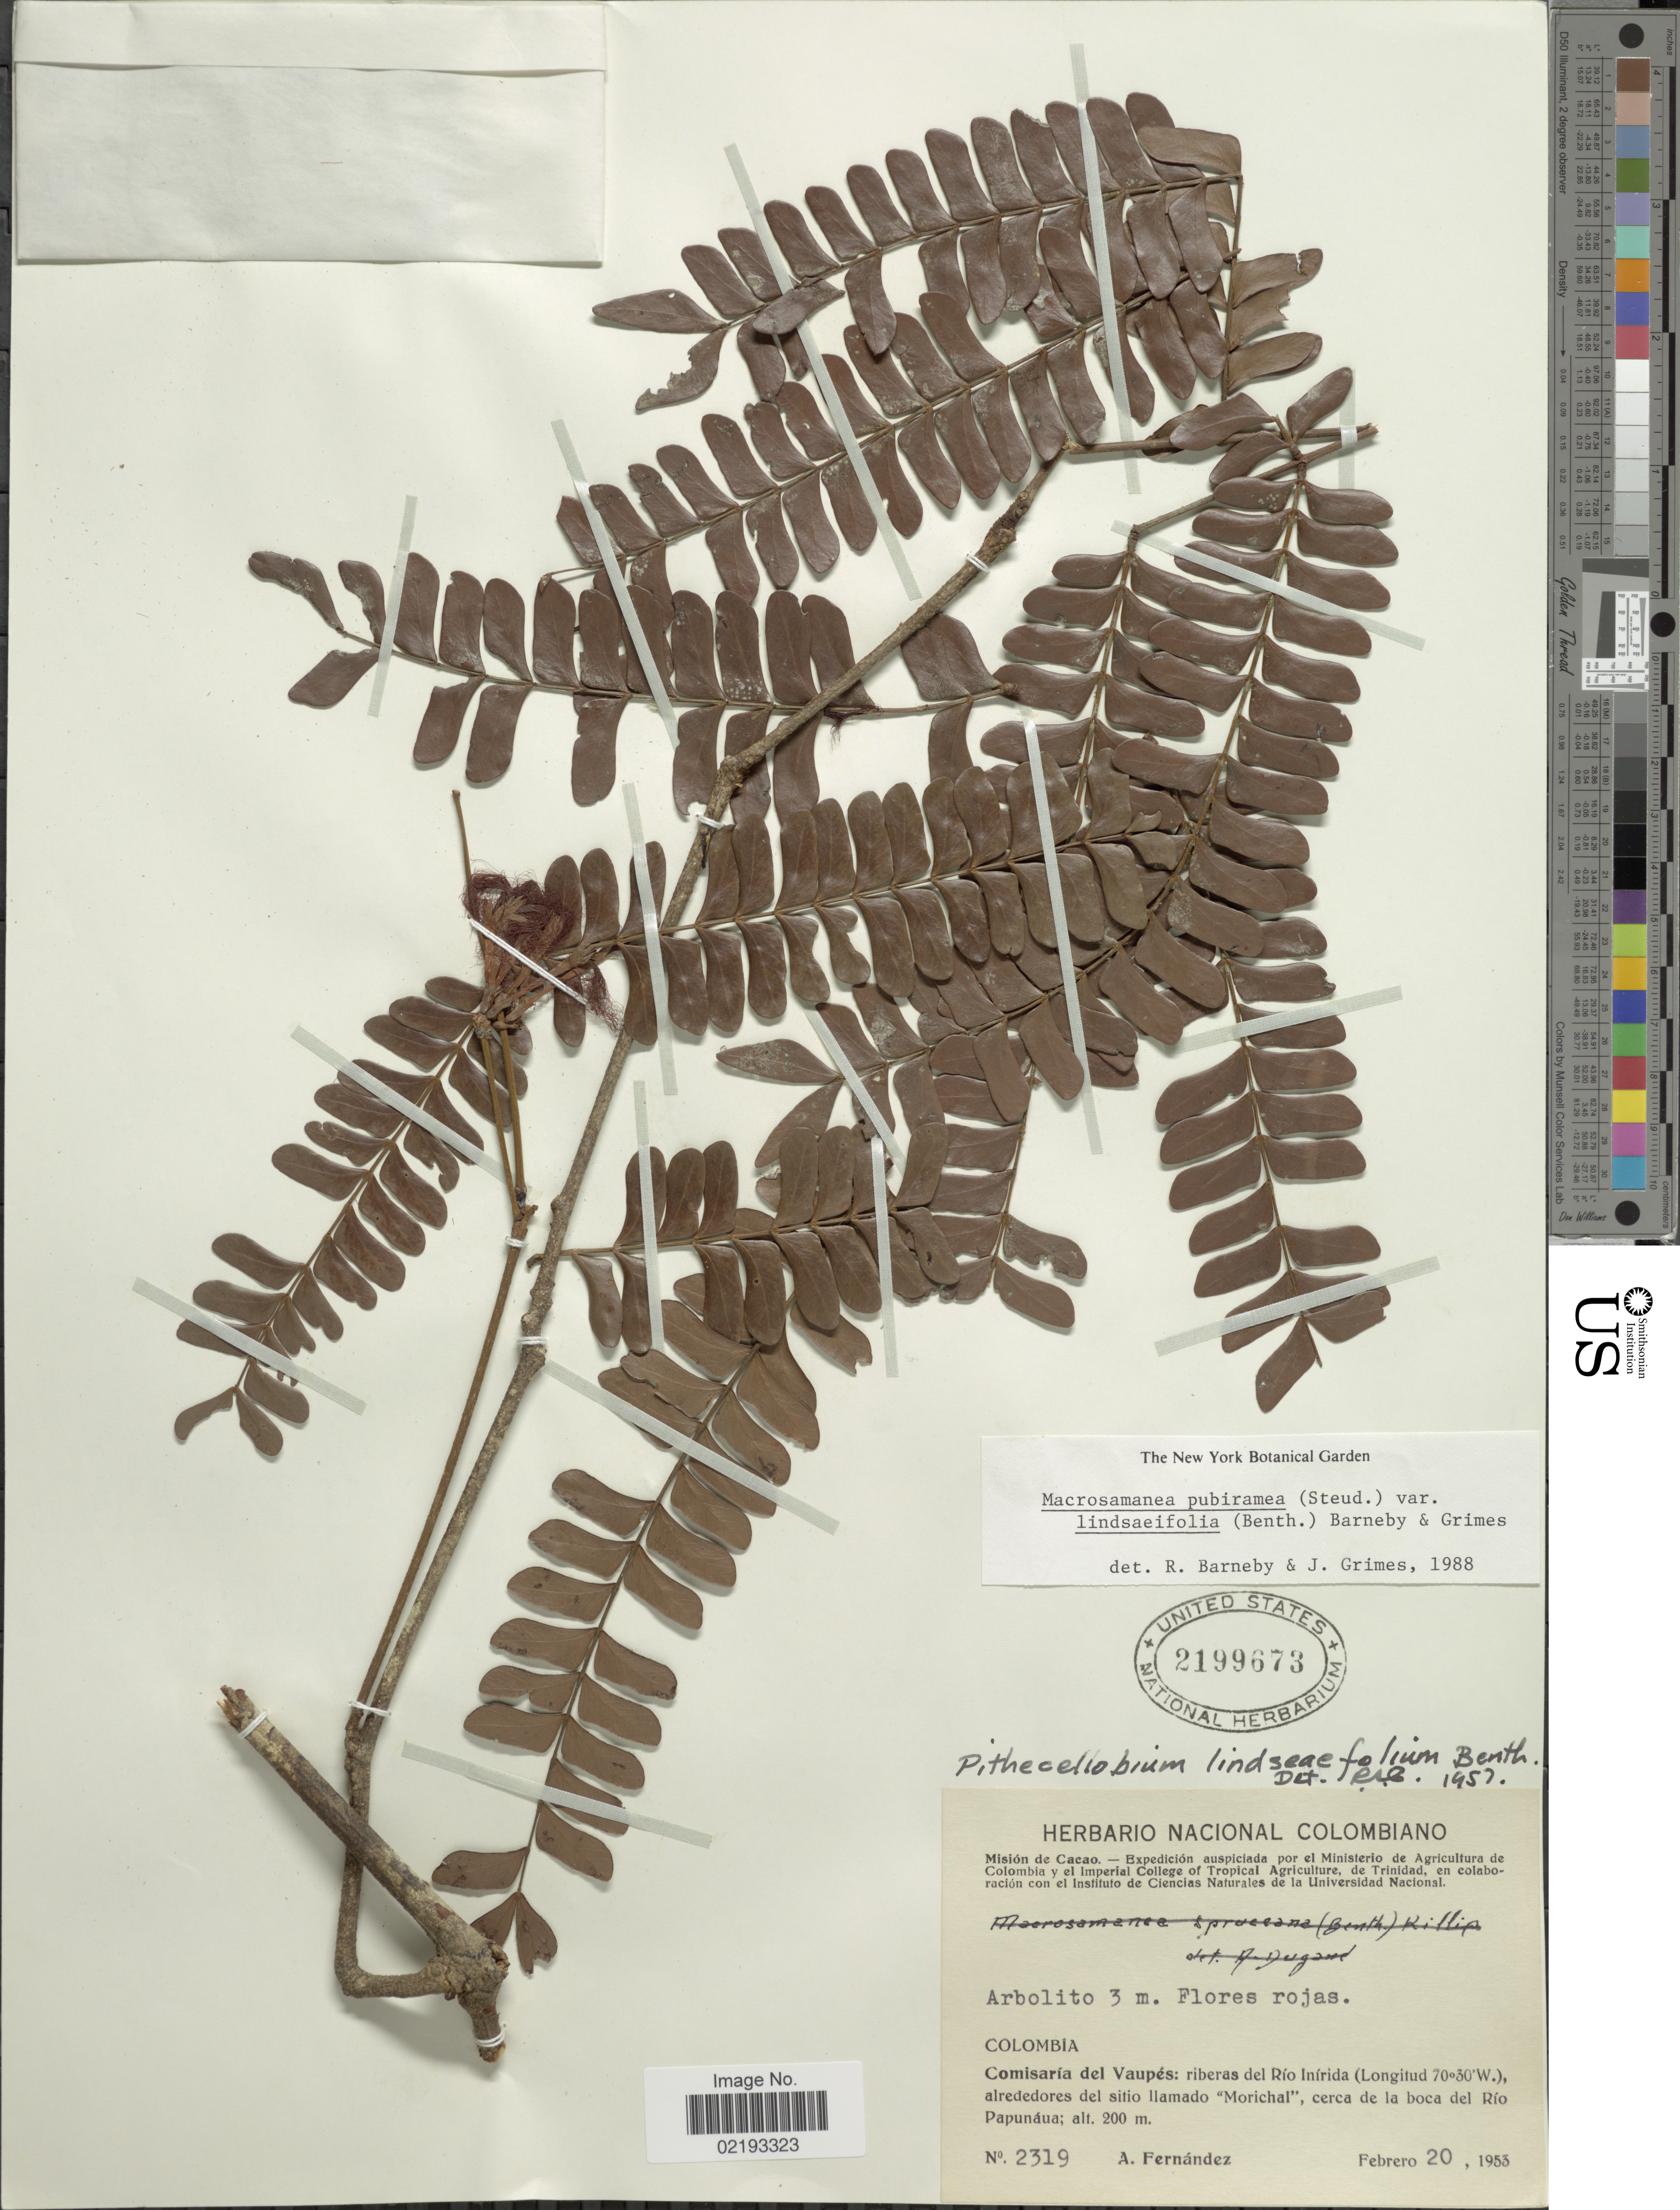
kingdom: Plantae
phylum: Tracheophyta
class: Magnoliopsida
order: Fabales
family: Fabaceae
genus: Macrosamanea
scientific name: Macrosamanea pubiramea var. lindsaeifolia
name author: (Spruce ex Benth.) Barneby & J.W. Grimes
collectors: A. Fernández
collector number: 2319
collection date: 1953-02-20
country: Colombia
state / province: Vaupés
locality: Comisaría del Vaupés: ribeiras del Río In'rida alrededores del sitio llamado 'Morichal', cerca de la boca del Río Papunáua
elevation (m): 200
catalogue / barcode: US 2199673